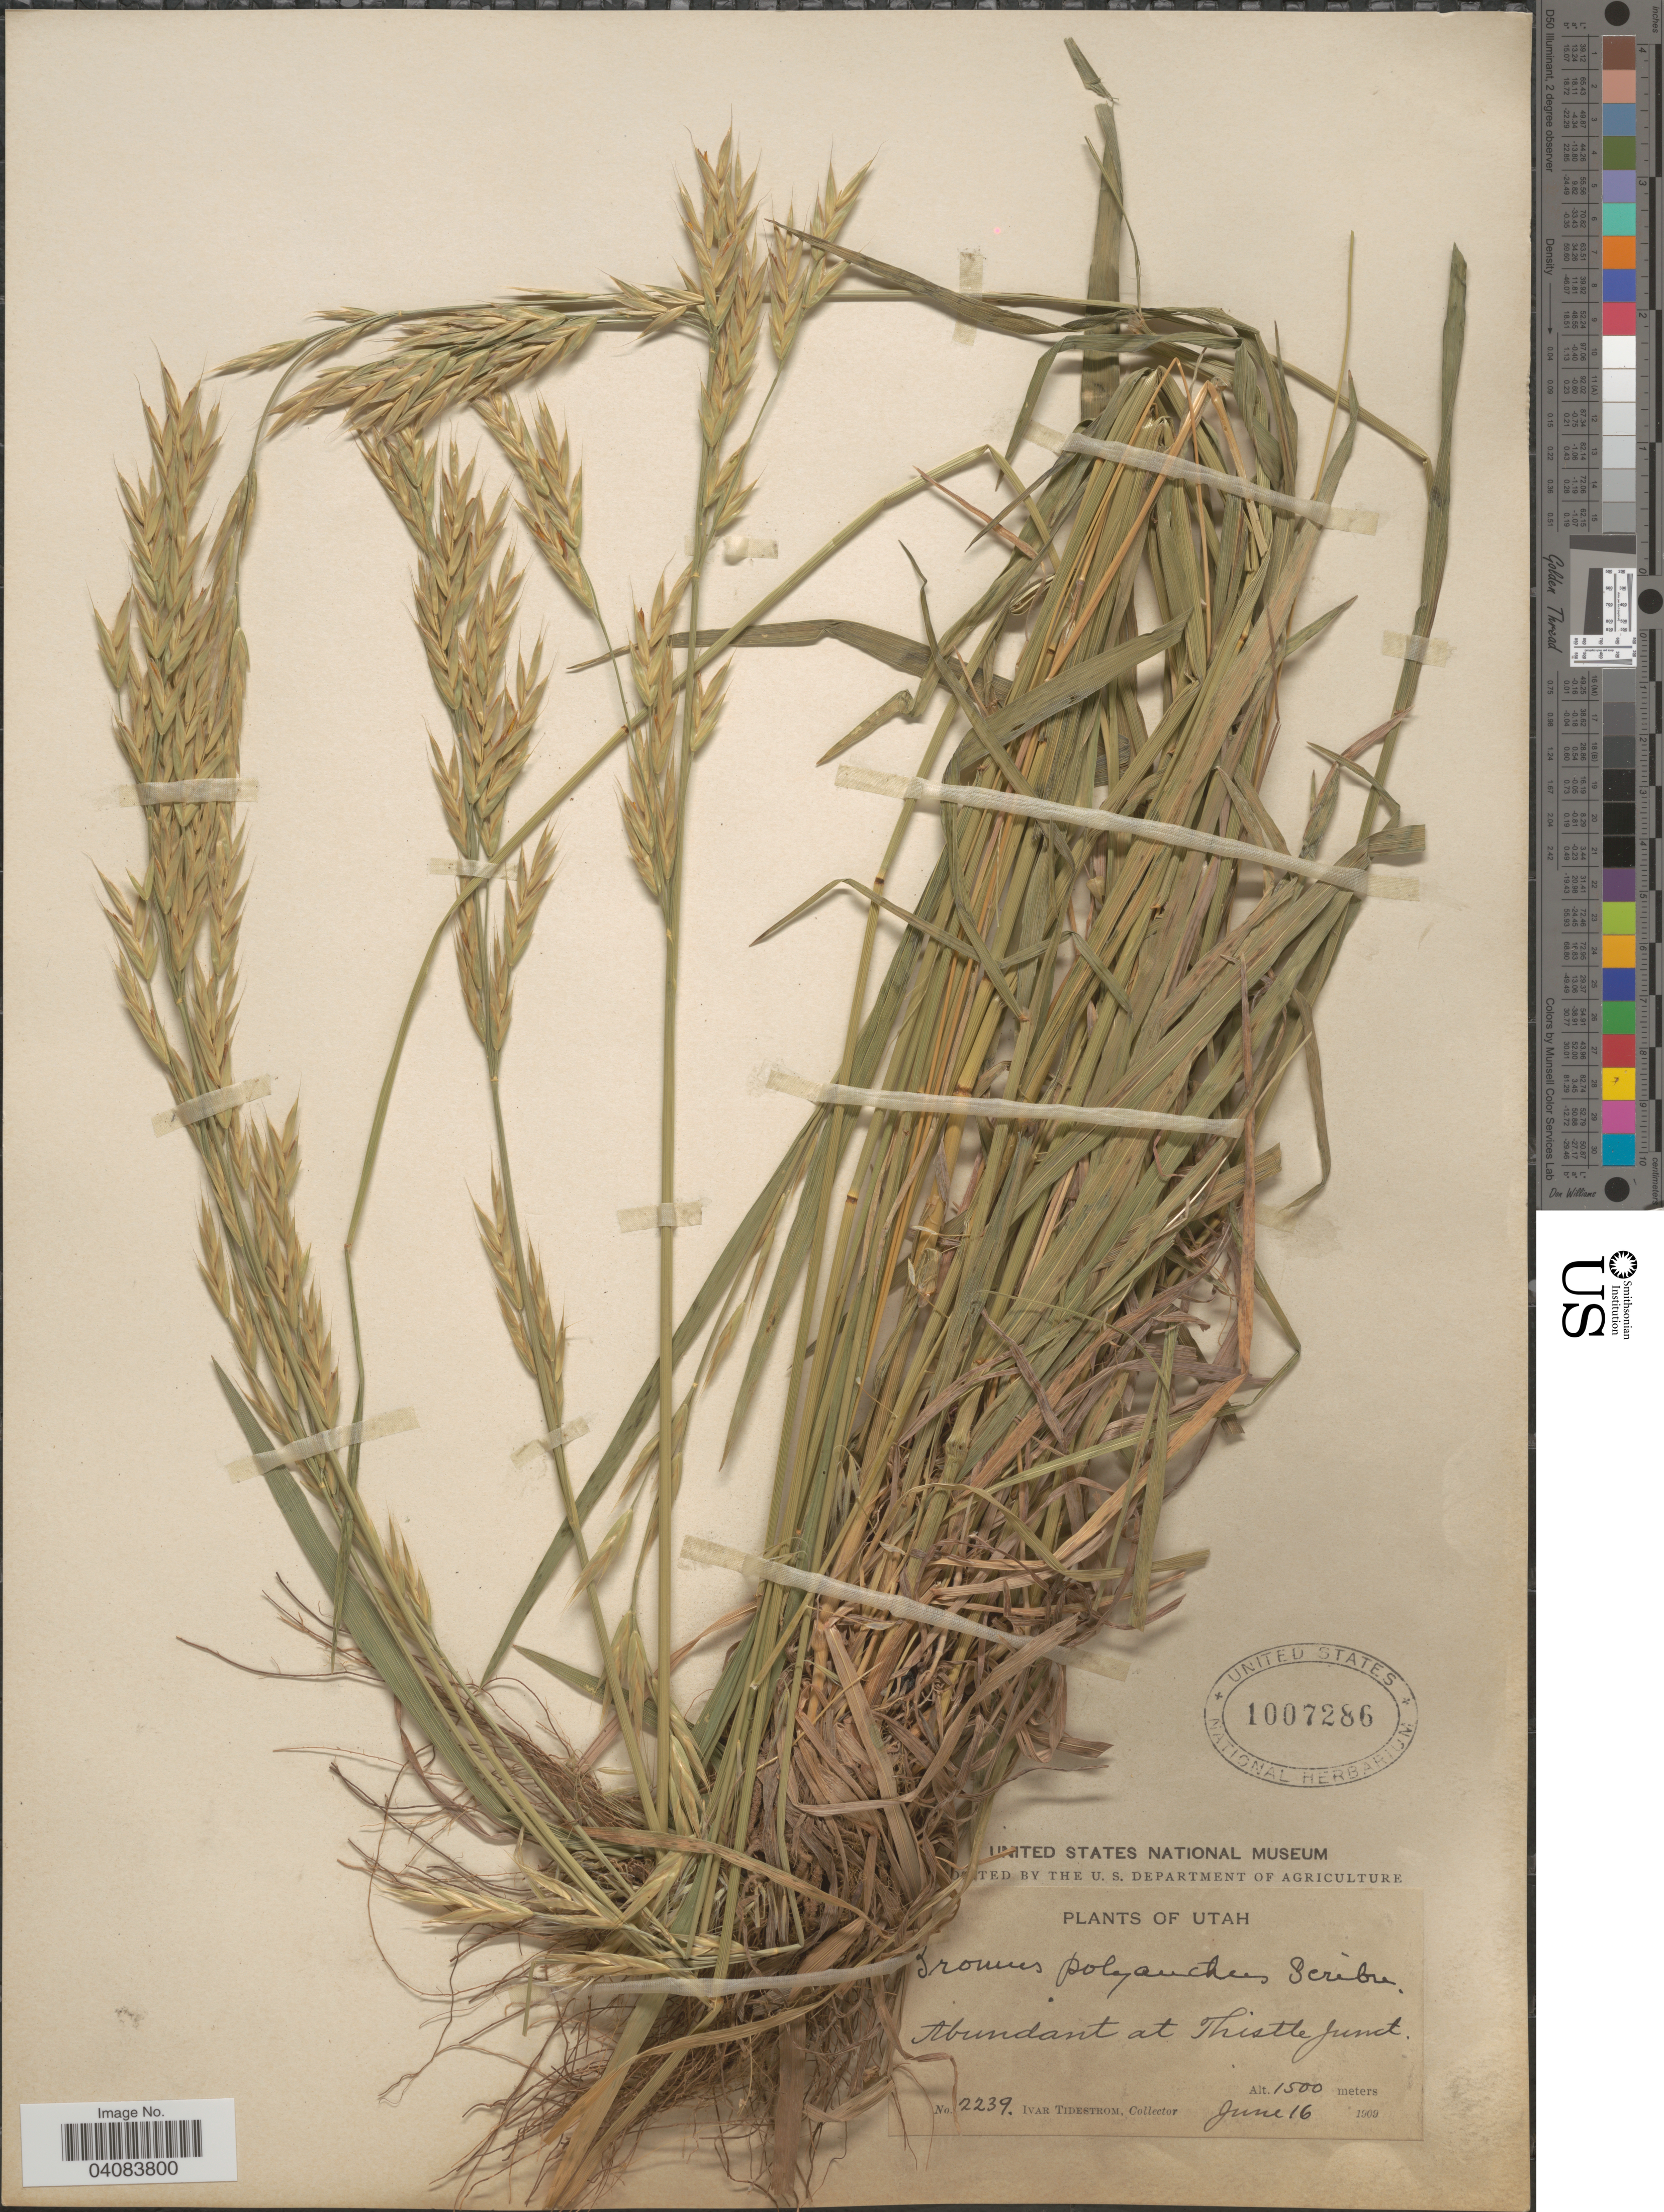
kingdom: Plantae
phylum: Tracheophyta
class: Liliopsida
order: Poales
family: Poaceae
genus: Bromus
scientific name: Bromus polyanthus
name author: Scribn. ex Shear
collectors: I. F. Tidestrom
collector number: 2239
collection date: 1909-06-16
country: United States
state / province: Utah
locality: Abundant at Thistle Junct.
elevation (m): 1500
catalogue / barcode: US 1007286